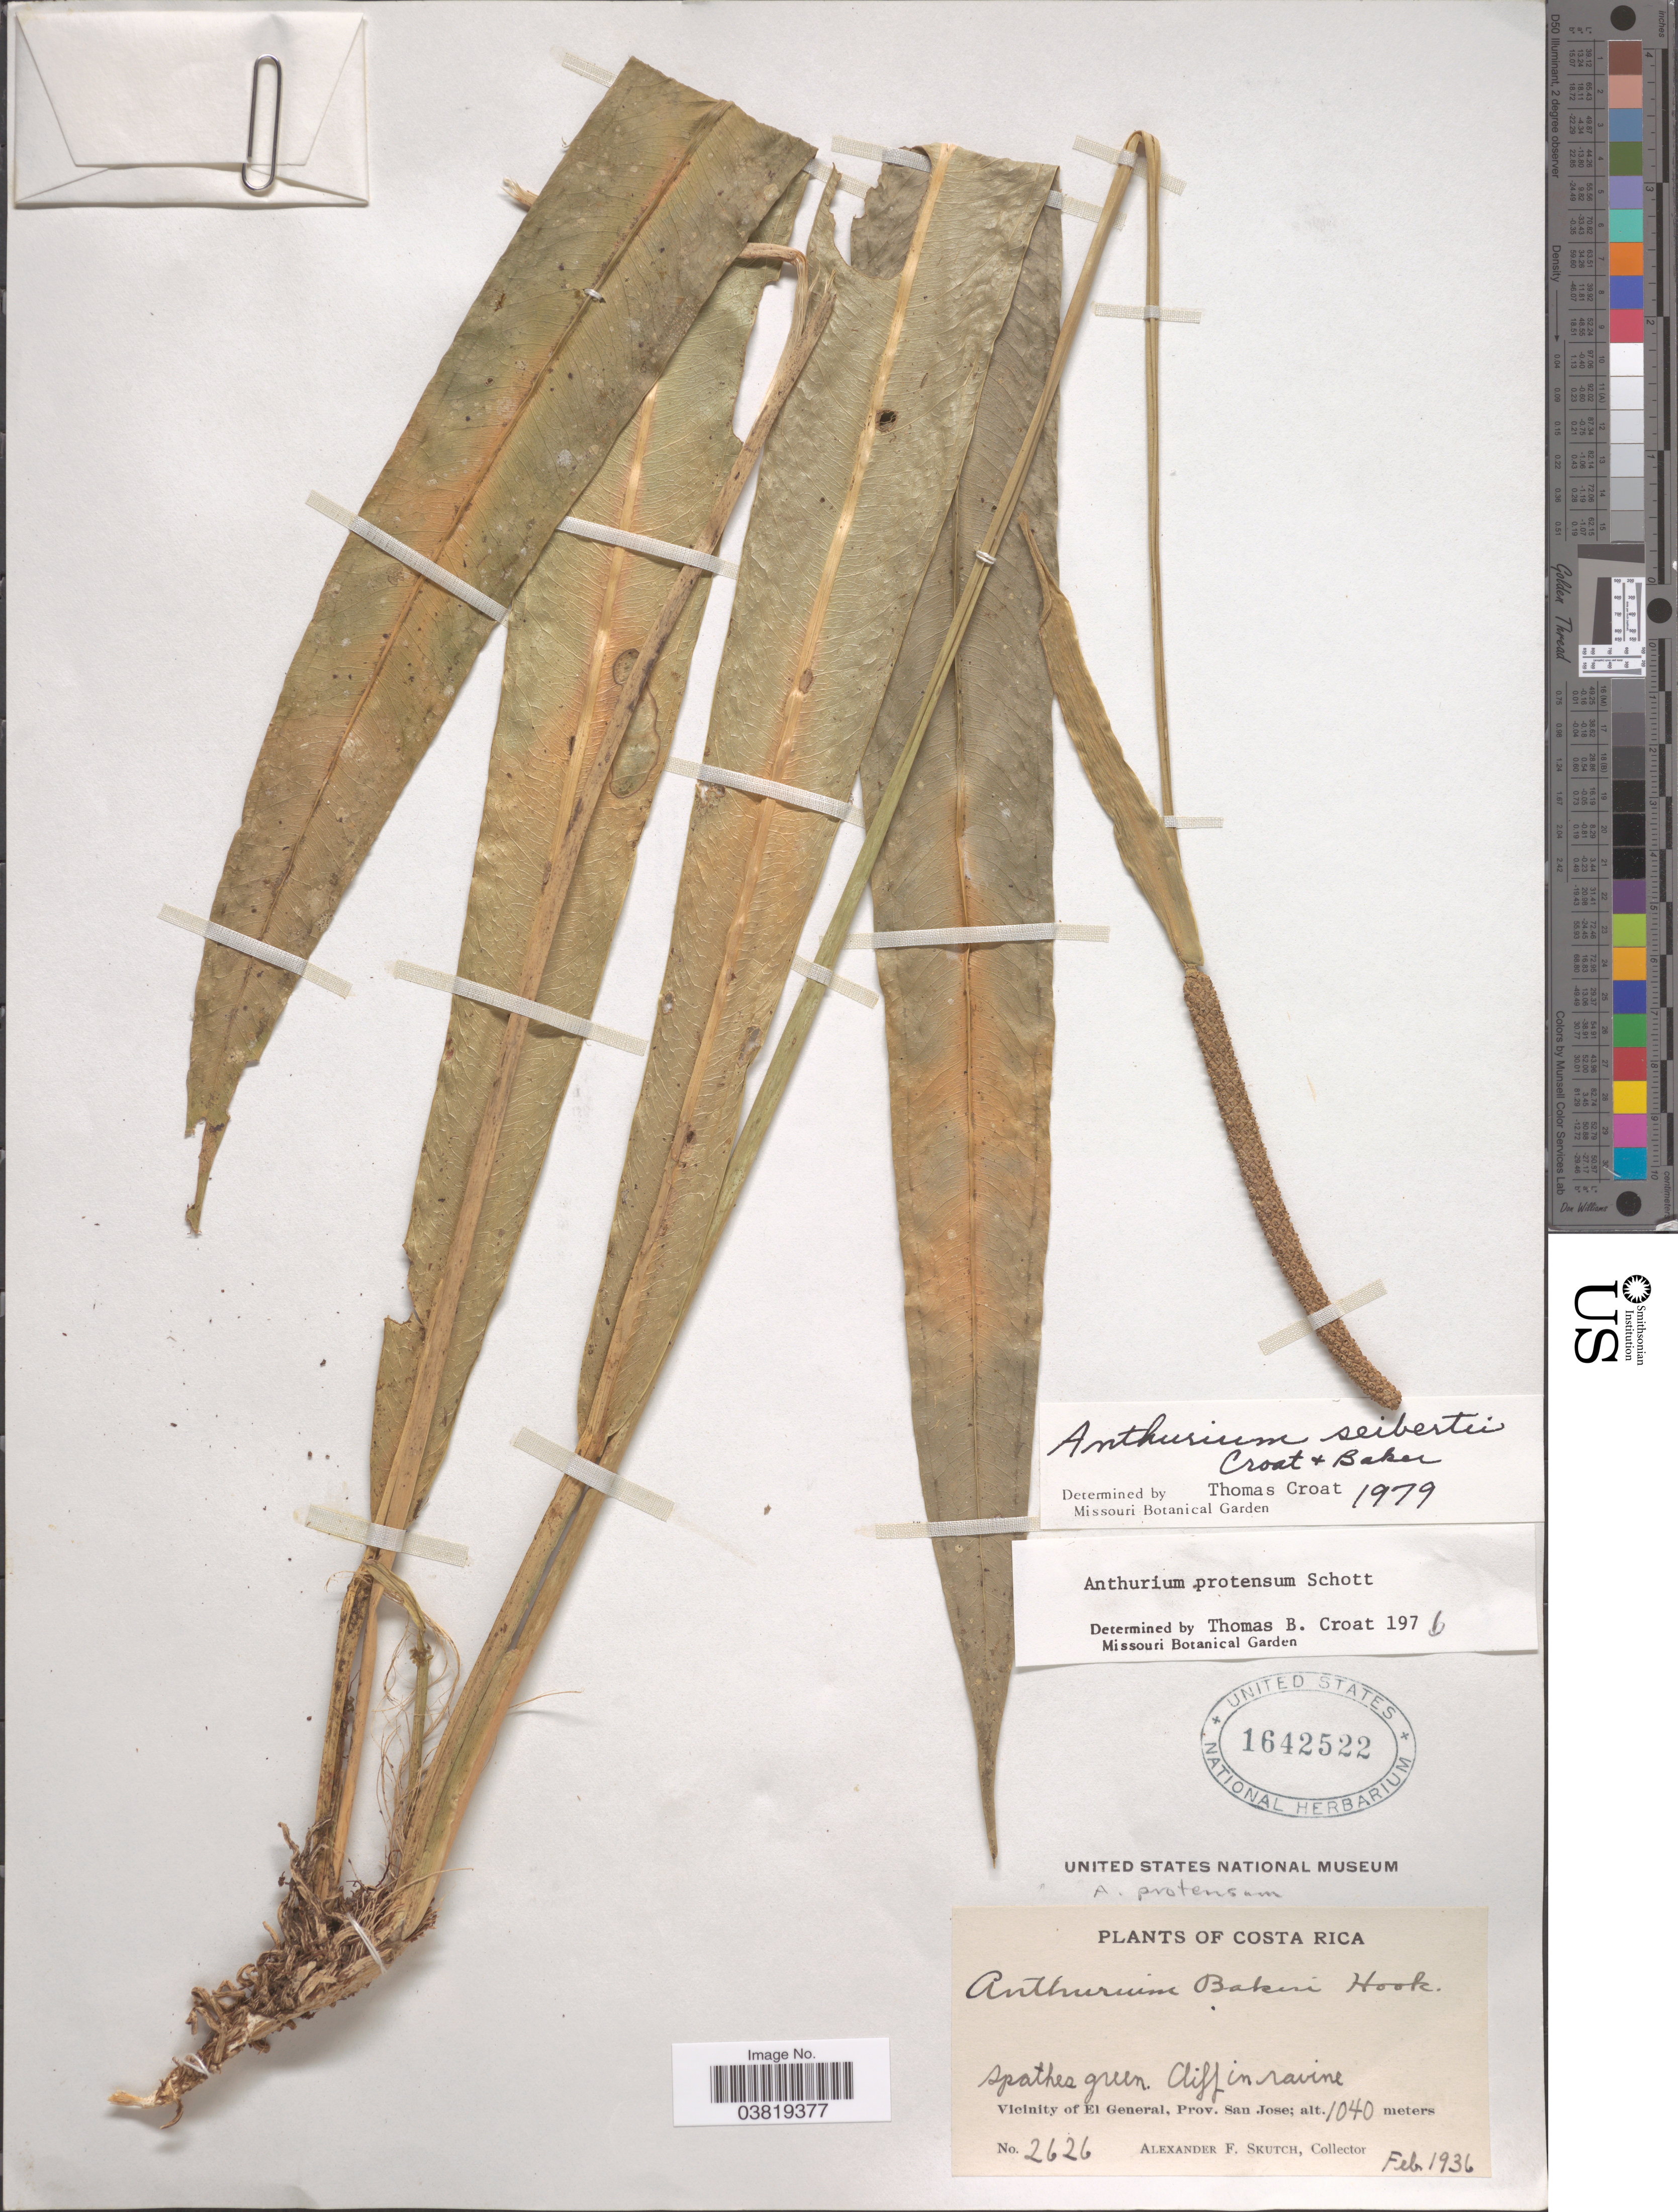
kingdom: Plantae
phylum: Tracheophyta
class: Liliopsida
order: Alismatales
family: Araceae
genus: Anthurium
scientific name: Anthurium seibertii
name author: Croat & R.A. Baker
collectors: A. F. Skutch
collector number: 2626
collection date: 1936-02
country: Costa Rica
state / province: San José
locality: Vicinity of El General.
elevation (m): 1040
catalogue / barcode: US 1642522